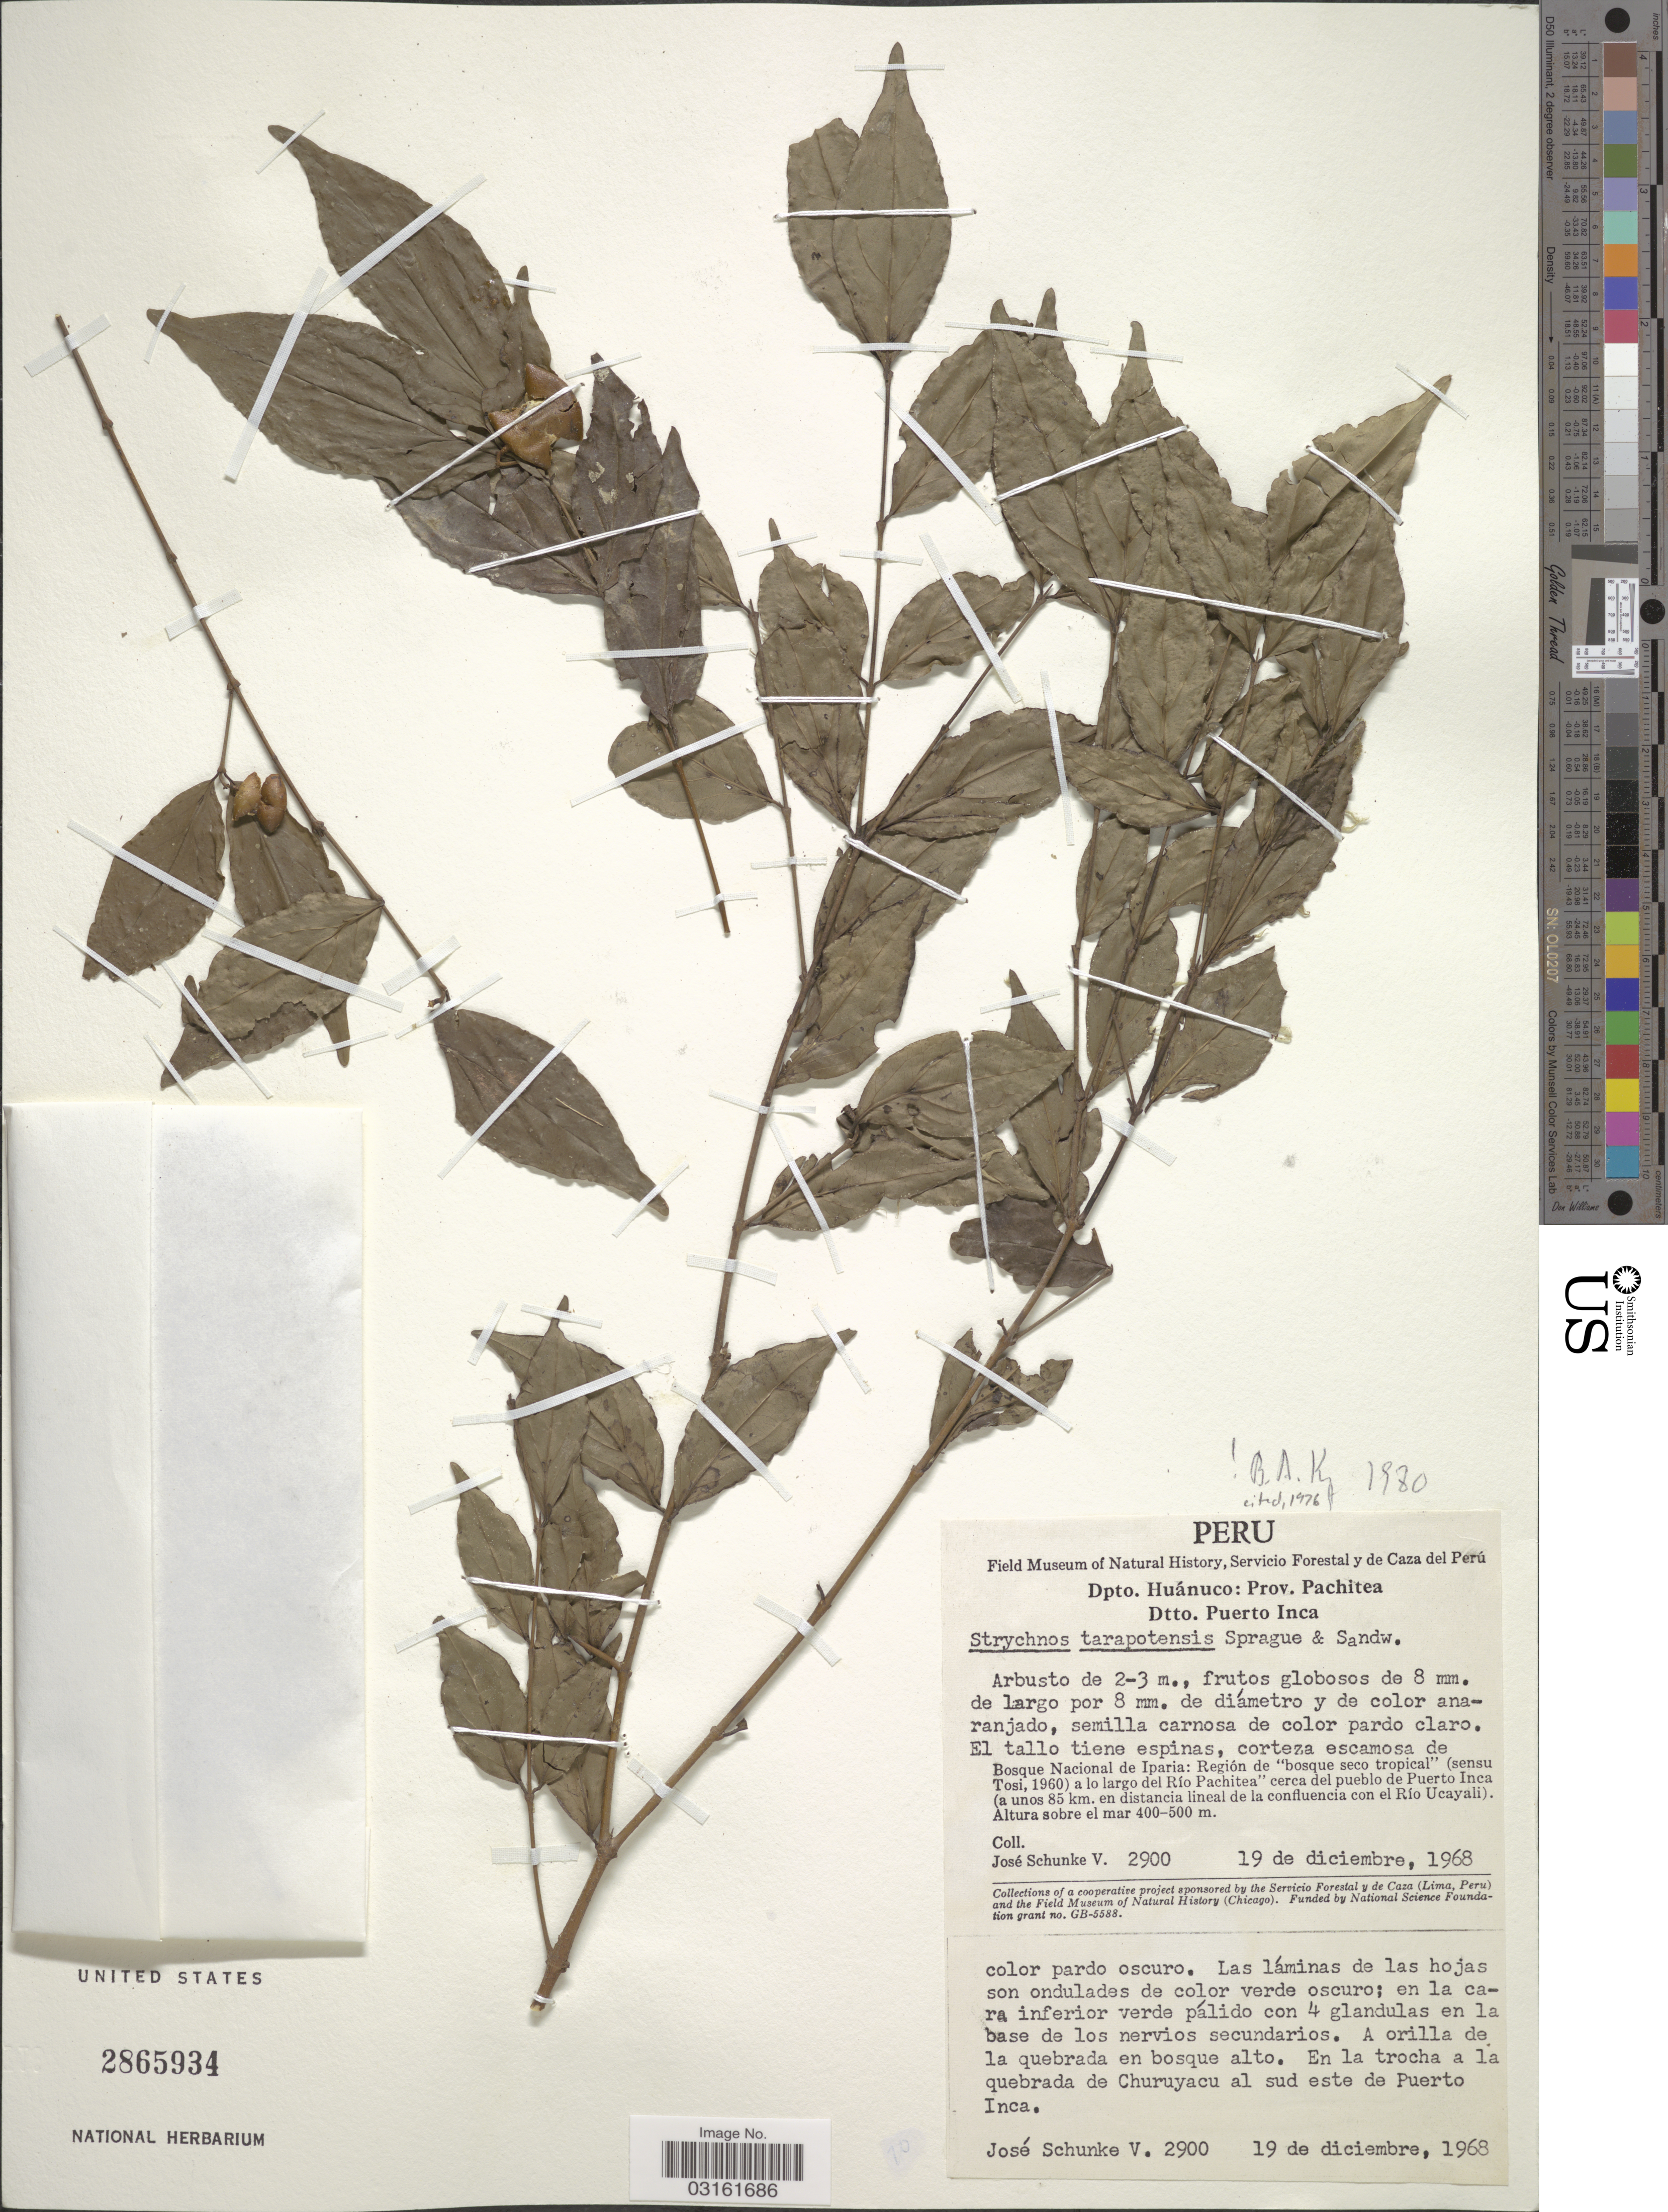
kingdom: Plantae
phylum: Tracheophyta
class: Magnoliopsida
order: Gentianales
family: Loganiaceae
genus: Strychnos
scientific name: Strychnos tarapotensis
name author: Sprague & Sandwith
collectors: J. Schunke Vigo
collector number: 2900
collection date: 1968-12-19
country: Peru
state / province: Huánuco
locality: Dpto. Huánuco: Prov. Pachitea. Dtto. Puerto Inca. El tallo tiene espinas, corteza escamosa de Bosque Nacional de Iparia: Región de "bosque seco tropical"(Sensu Tosi, 1960) a lo largo del Río Pachitea cerca del pueblo de Puerto Inca (a unos 85. en distancia lineal de la confluencia con el Río Ucayali). En la trocha a la quebrada de Churuyacu al sud este de Puerto Inca.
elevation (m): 400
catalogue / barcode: US 2865934